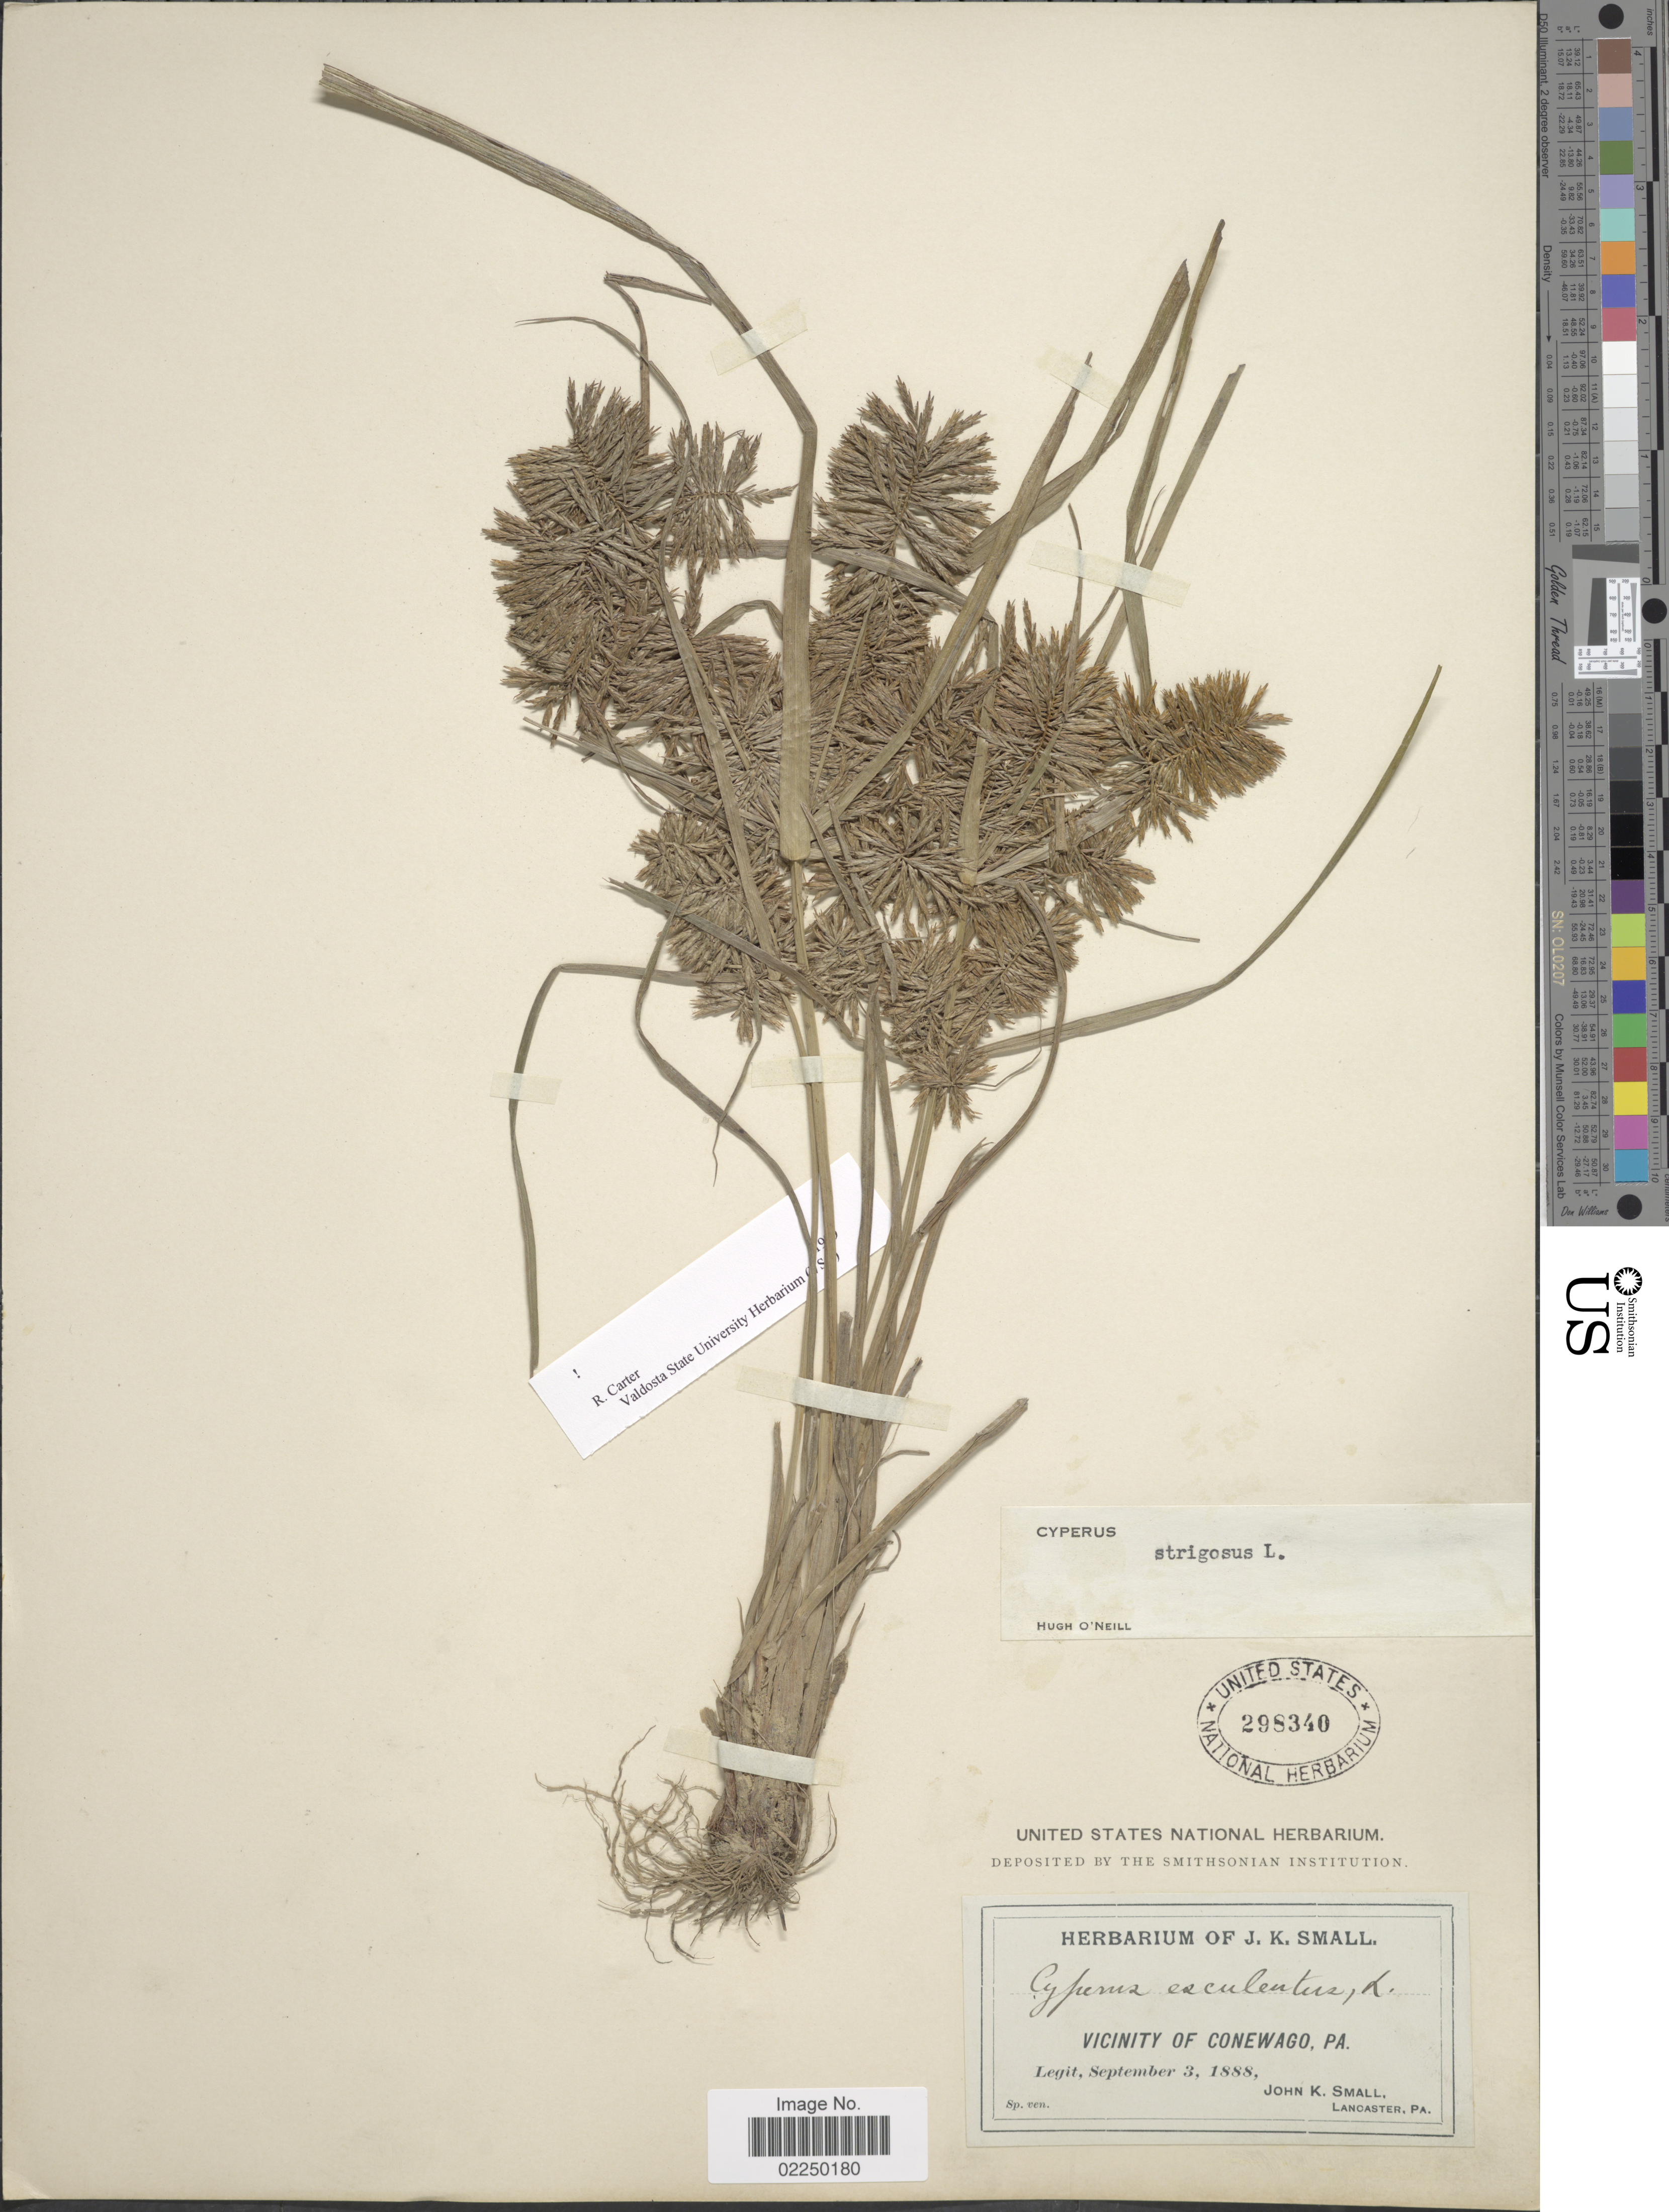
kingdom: Plantae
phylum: Tracheophyta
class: Liliopsida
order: Poales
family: Cyperaceae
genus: Cyperus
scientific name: Cyperus strigosus L.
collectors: J. K. Small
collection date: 1888-09-03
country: United States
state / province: Pennsylvania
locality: Vicinity of Conewago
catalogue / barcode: US 298340